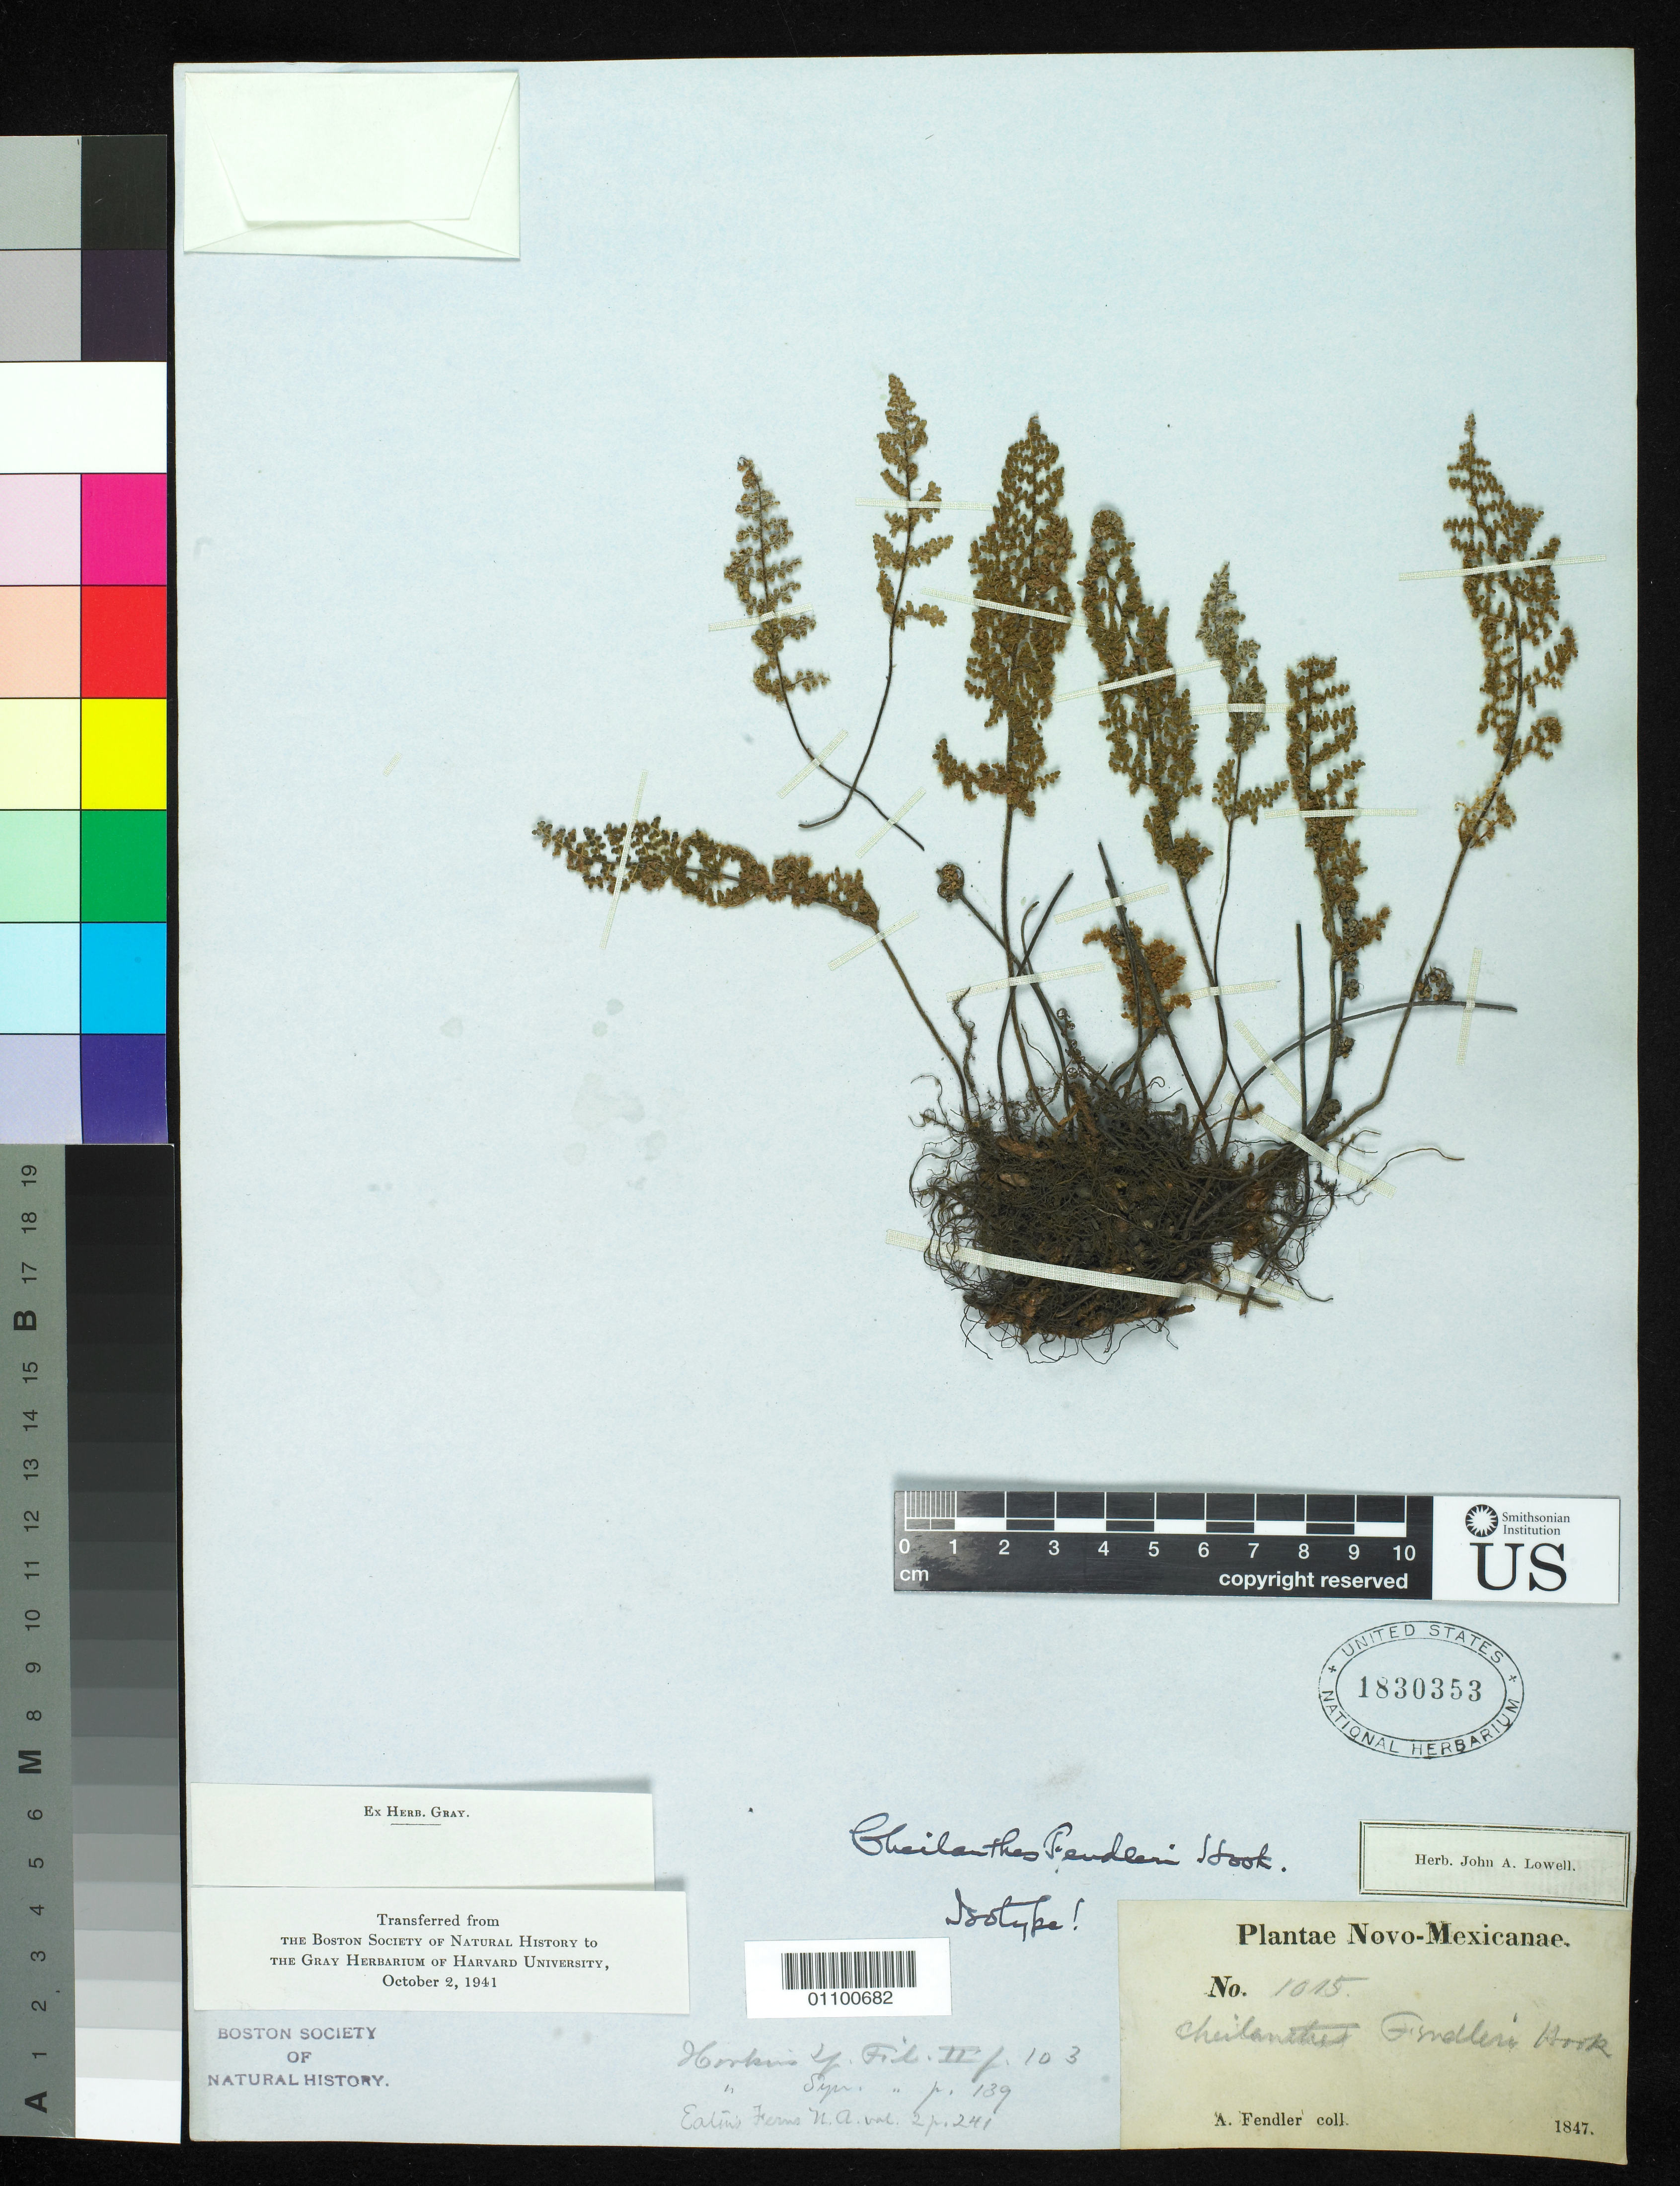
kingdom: Plantae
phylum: Tracheophyta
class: Polypodiopsida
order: Polypodiales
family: Pteridaceae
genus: Cheilanthes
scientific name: Cheilanthes fendleri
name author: Hook.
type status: Isotype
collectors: A. Fendler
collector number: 1015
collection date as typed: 1847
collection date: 1847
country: United States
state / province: New Mexico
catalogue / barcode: US 1830353